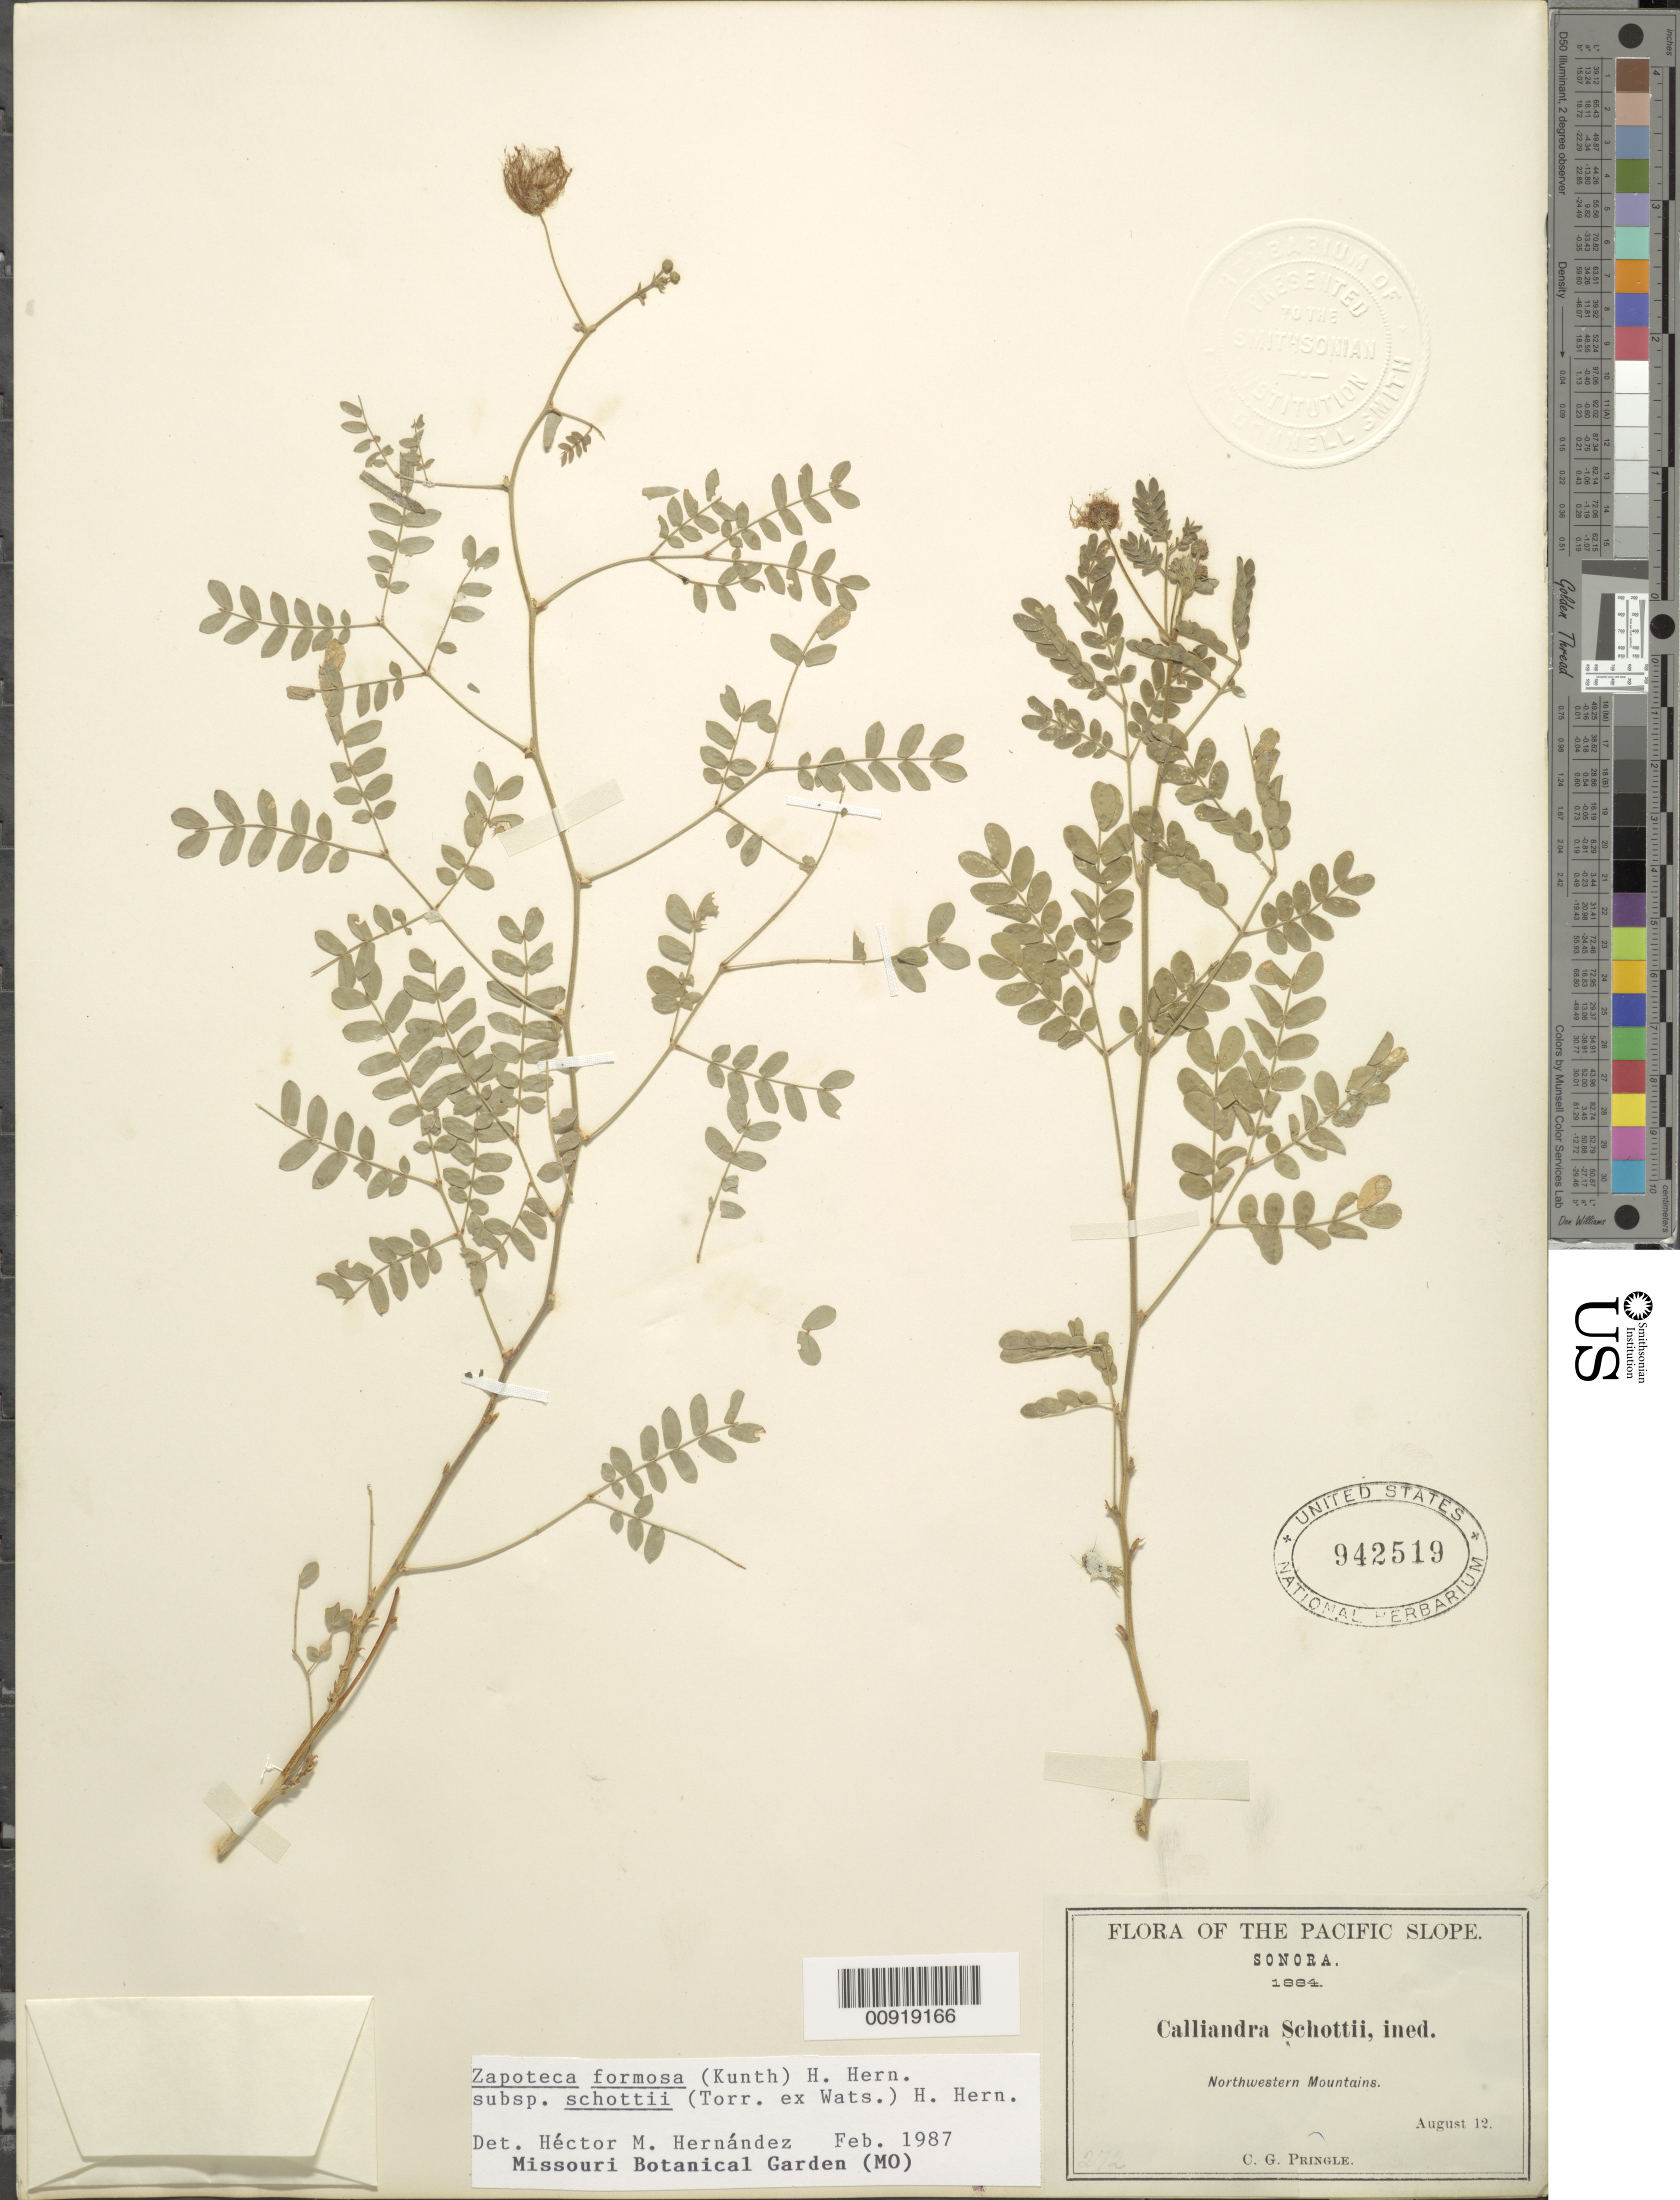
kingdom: Plantae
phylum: Tracheophyta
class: Magnoliopsida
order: Fabales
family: Fabaceae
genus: Zapoteca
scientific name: Zapoteca formosa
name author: (Kunth) H.M. Hern.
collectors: C. G. Pringle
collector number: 272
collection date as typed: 12 Aug 1884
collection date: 1884-08-12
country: Mexico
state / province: Sonora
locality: Northwestern Mountains, Sonora.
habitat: Mountains.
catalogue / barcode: US 942519